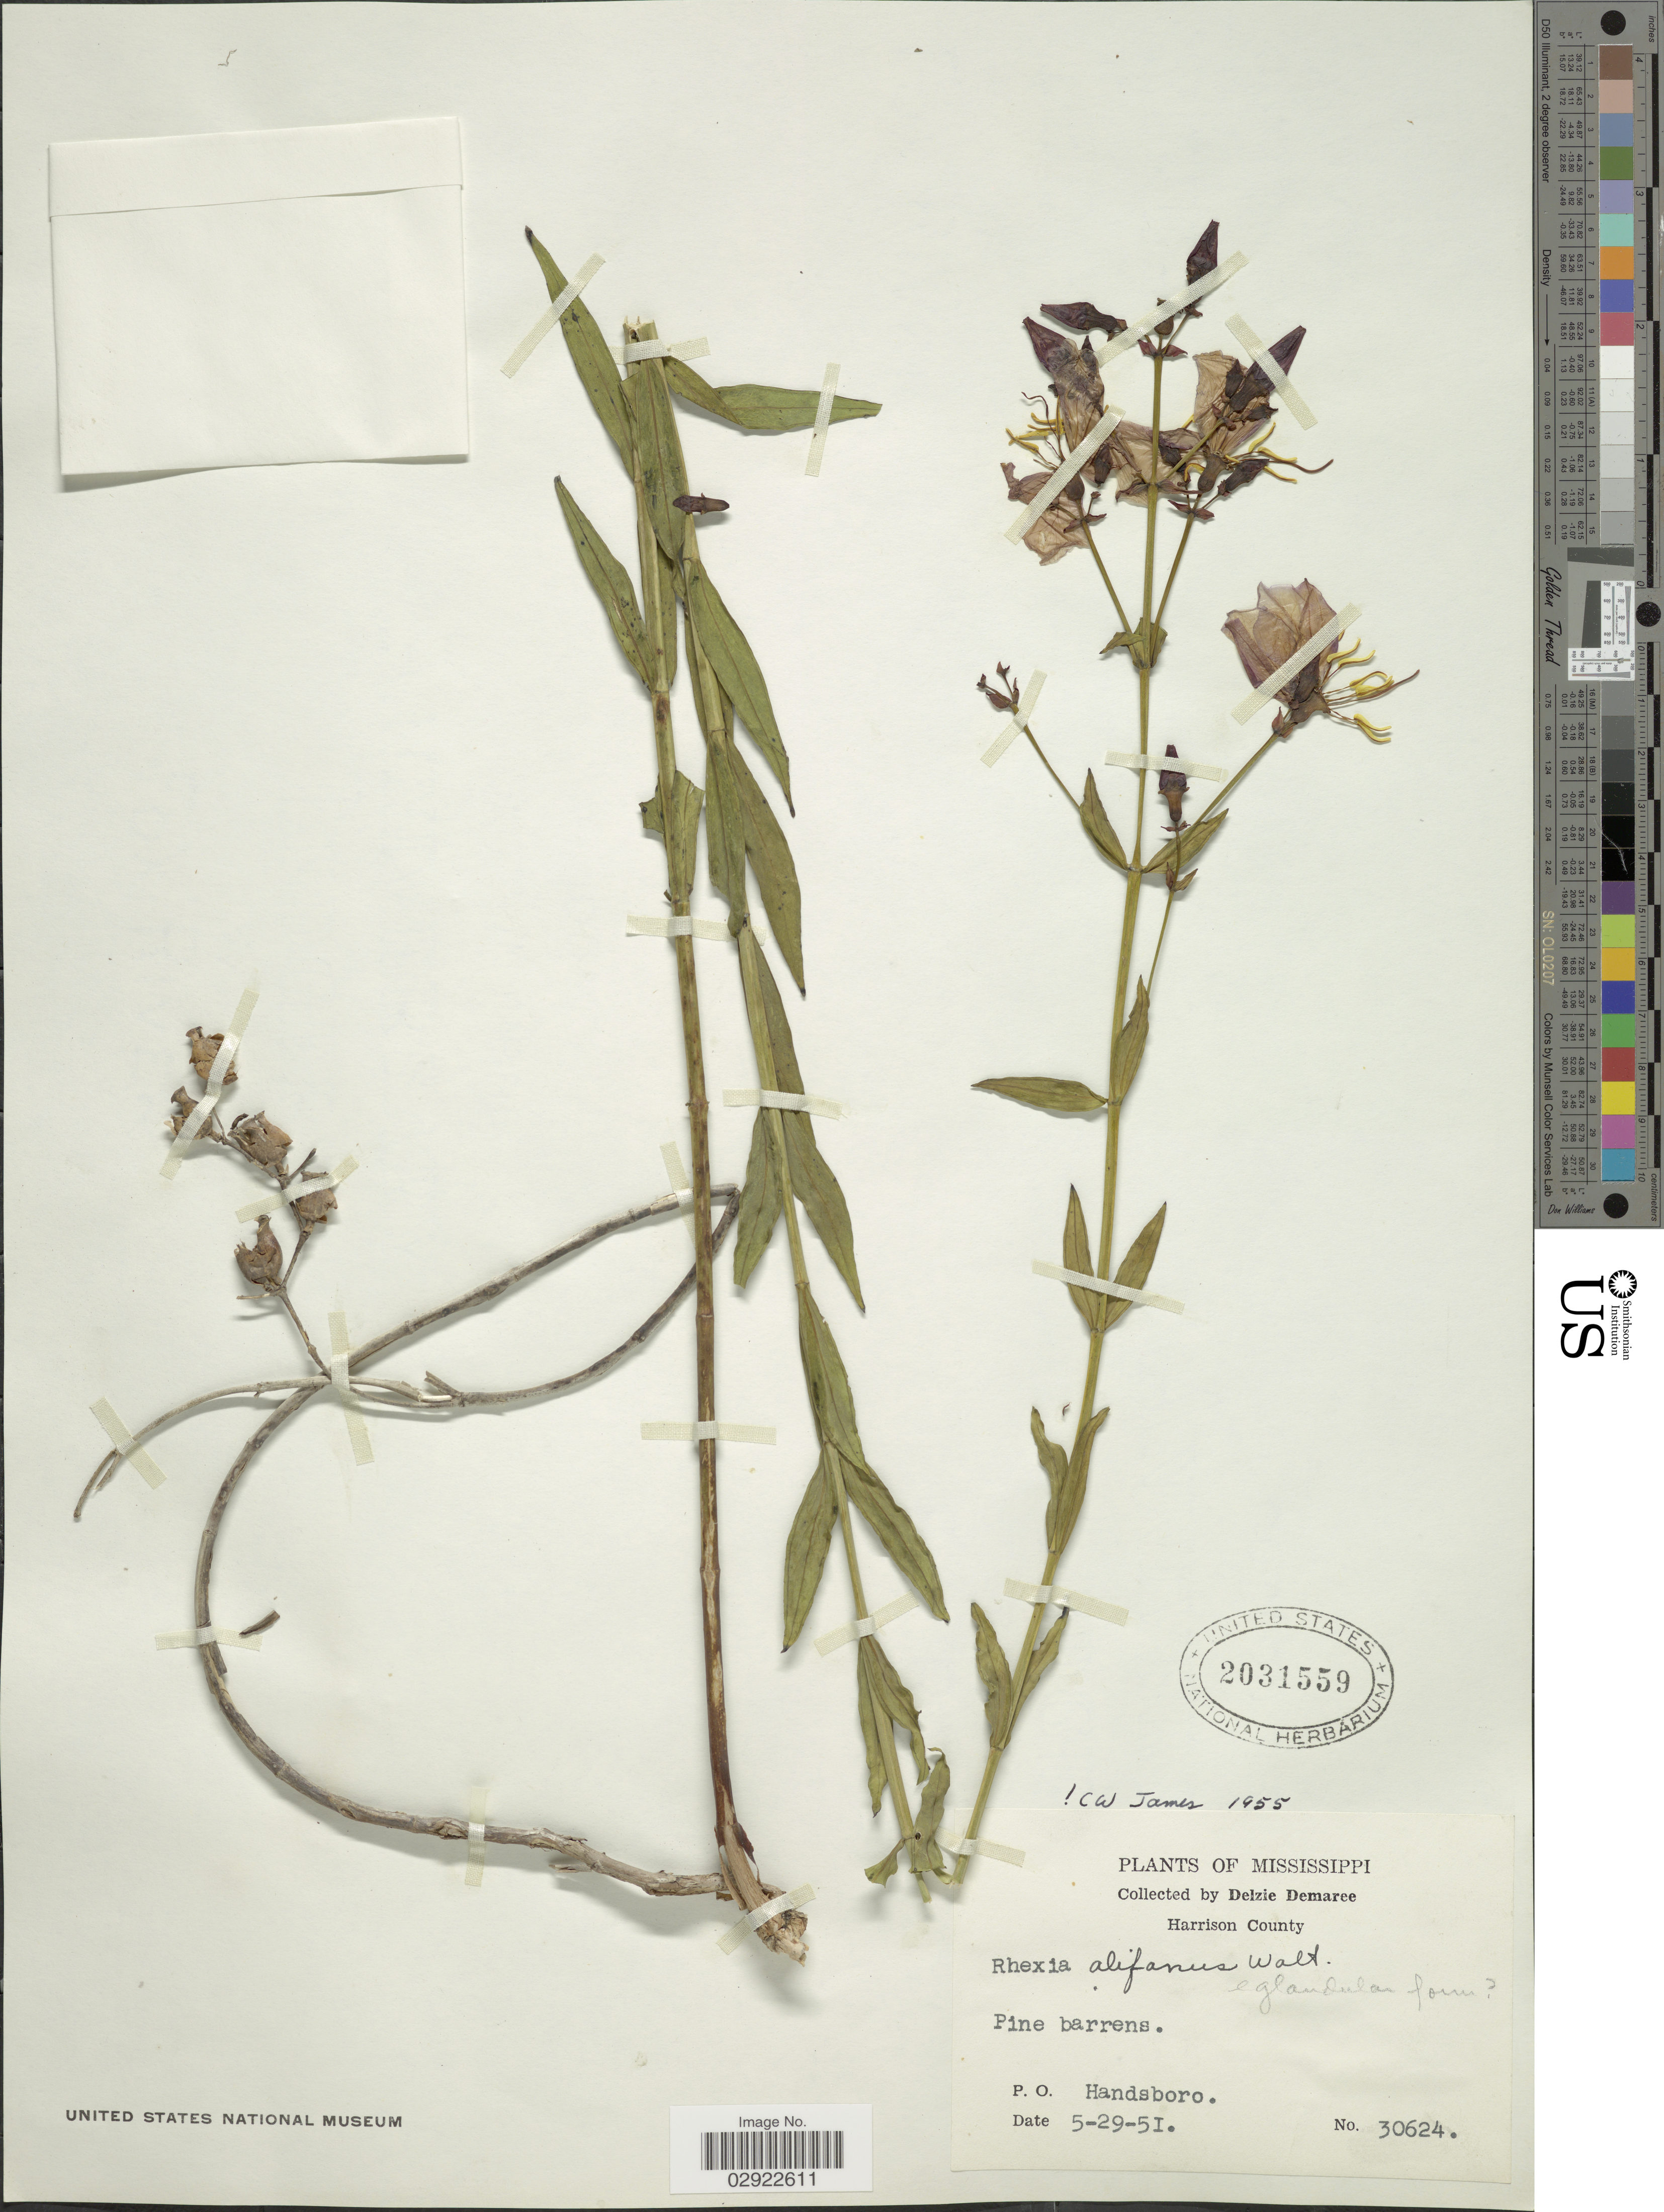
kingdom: Plantae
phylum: Tracheophyta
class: Magnoliopsida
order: Myrtales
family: Melastomataceae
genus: Rhexia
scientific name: Rhexia alifanus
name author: Walter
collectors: D. Demaree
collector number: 30624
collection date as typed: Transcribed d/m/y: 29/5/51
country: United States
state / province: Mississippi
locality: Harrison County. P.O. Handsboro.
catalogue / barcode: US 2031559